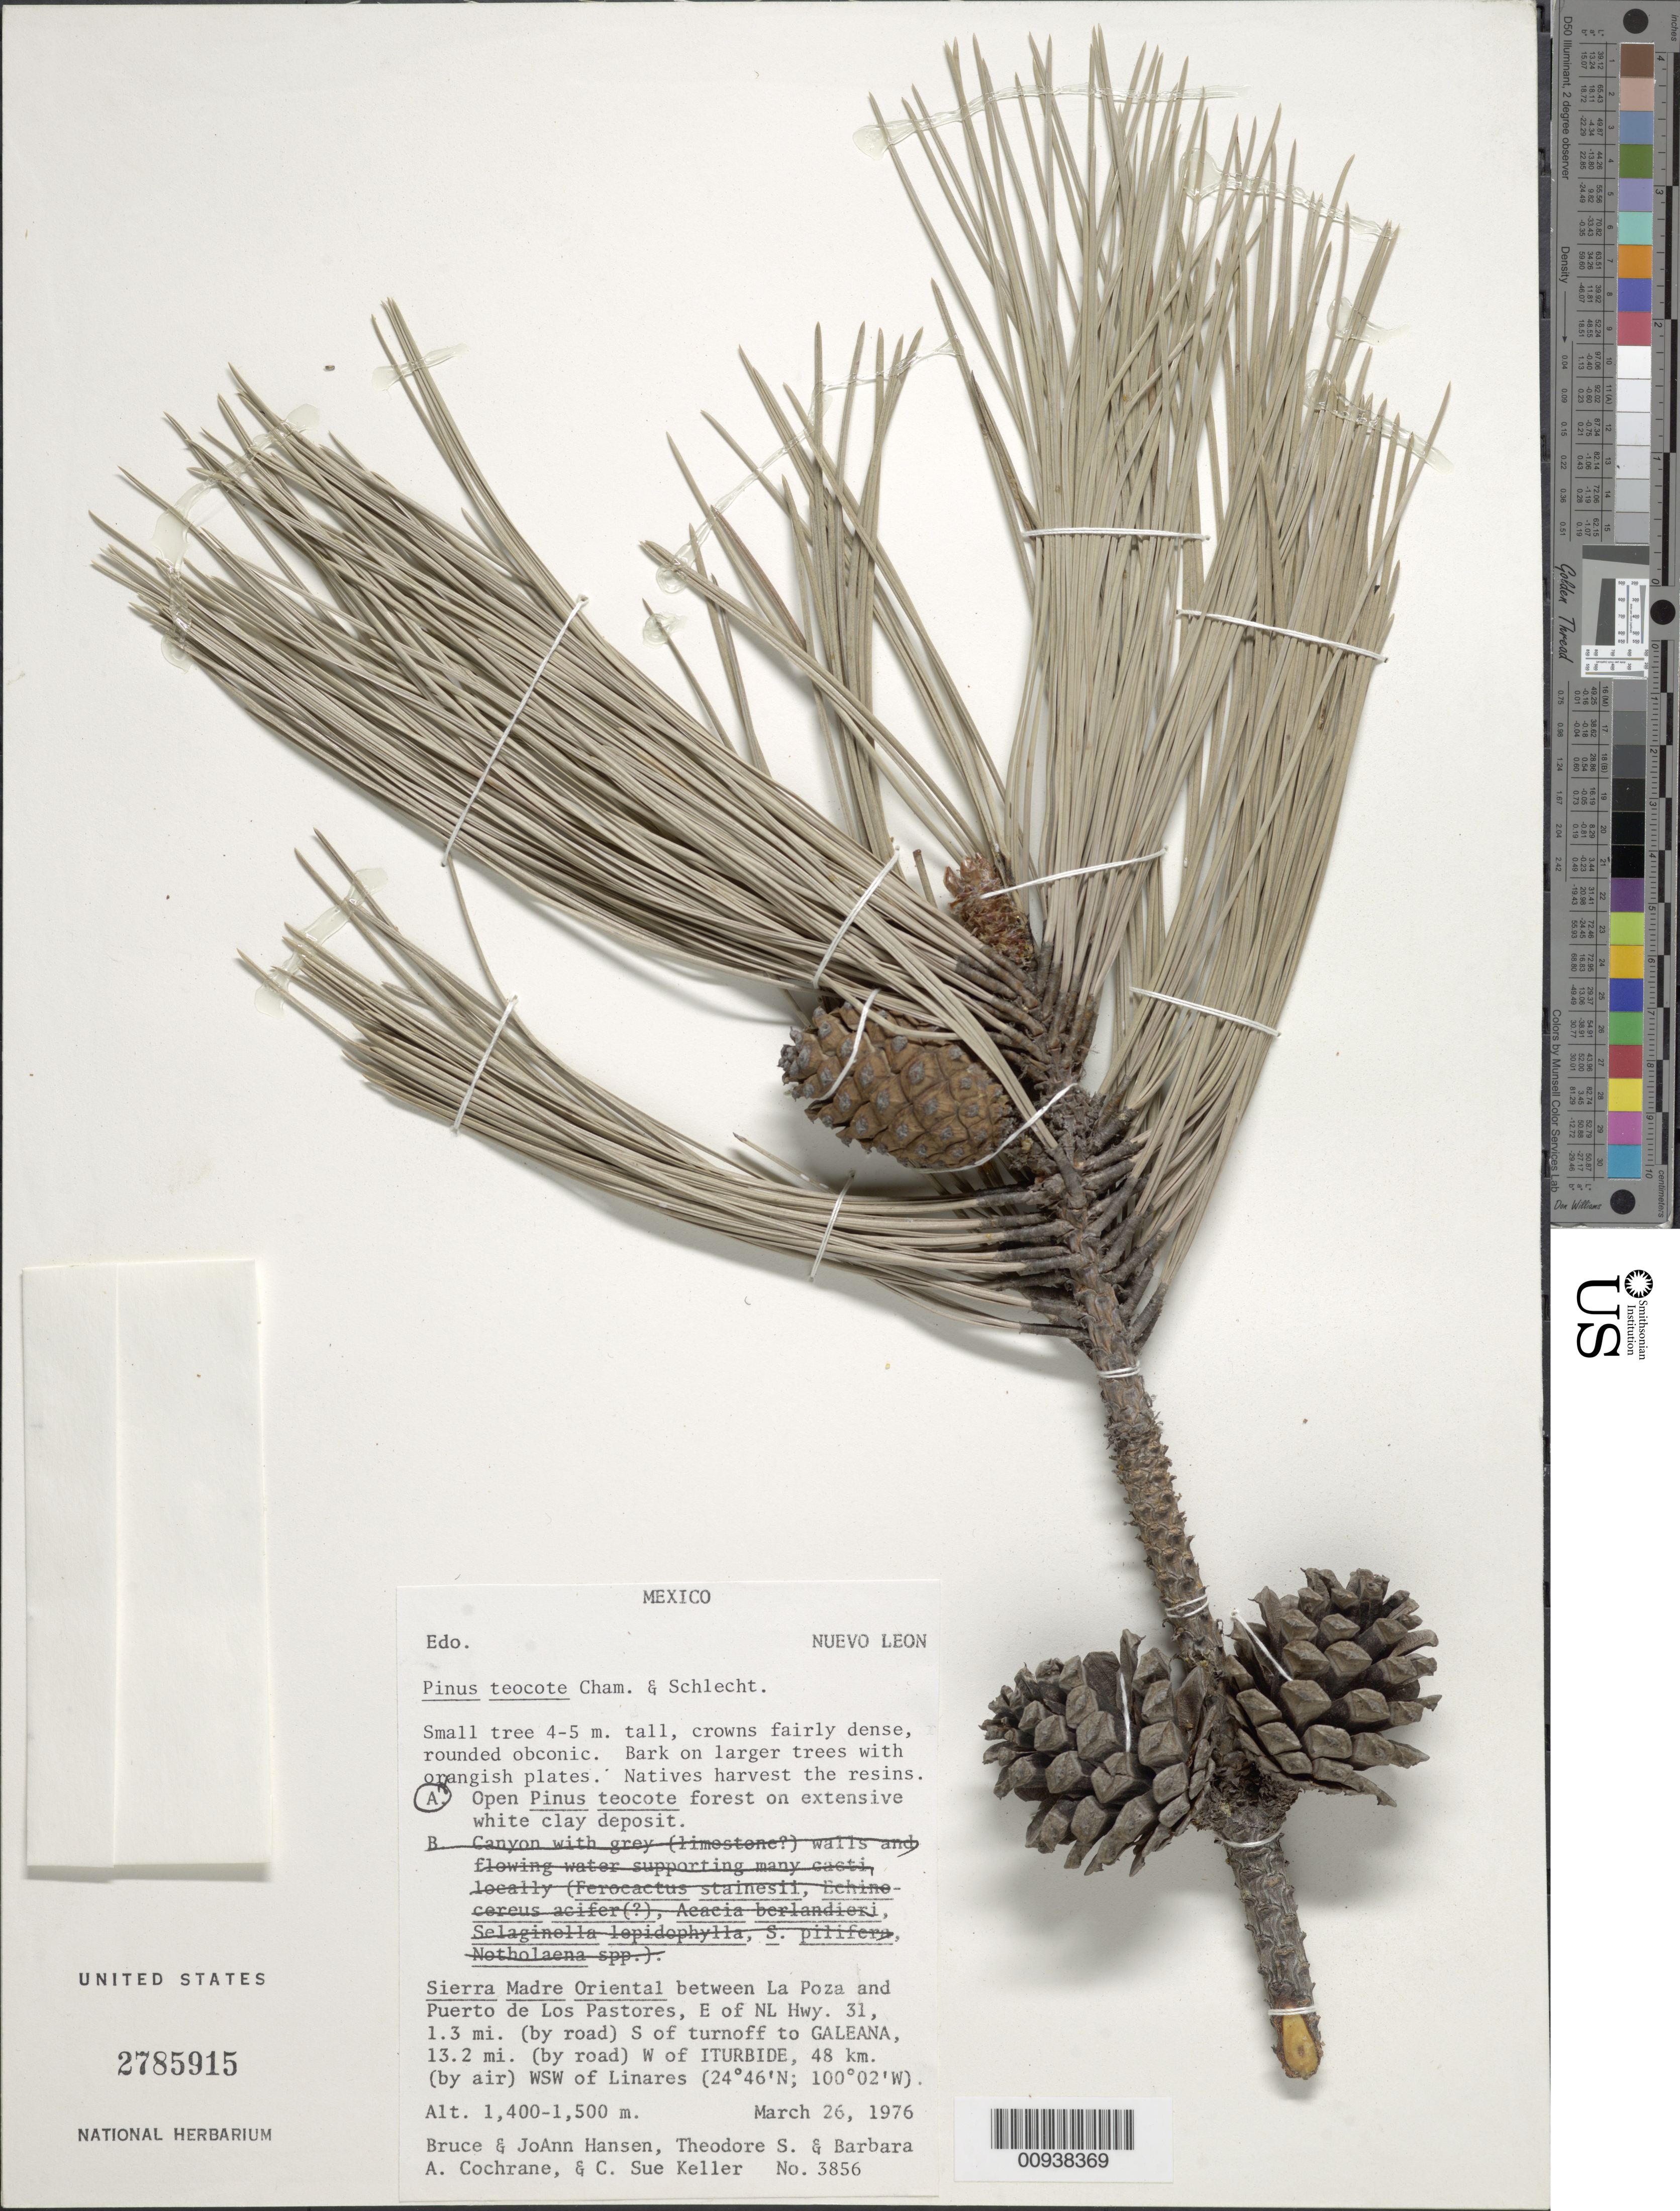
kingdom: Plantae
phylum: Tracheophyta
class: Pinopsida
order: Pinales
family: Pinaceae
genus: Pinus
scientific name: Pinus teocote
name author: Schltdl. & Cham.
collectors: B. Hansen, J. Hansen, T. Cochrane, B. Cochrane & C. S. Keller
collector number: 3856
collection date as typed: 26 Mar 1976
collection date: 1976-03-26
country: Mexico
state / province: Nuevo León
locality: Sierra Madre Oriental between La Poza and Puerto de los Pastores, E of NL Hwy. 31, 1.3 mi. (by road) S of turnoff to Galeana, 13.2 mi. (by road) W of Iturbide, 48 km (by air) WSW of Linares.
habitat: Open Pinus teocote forest on extensive white clay deposit.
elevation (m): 1500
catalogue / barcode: US 2785915